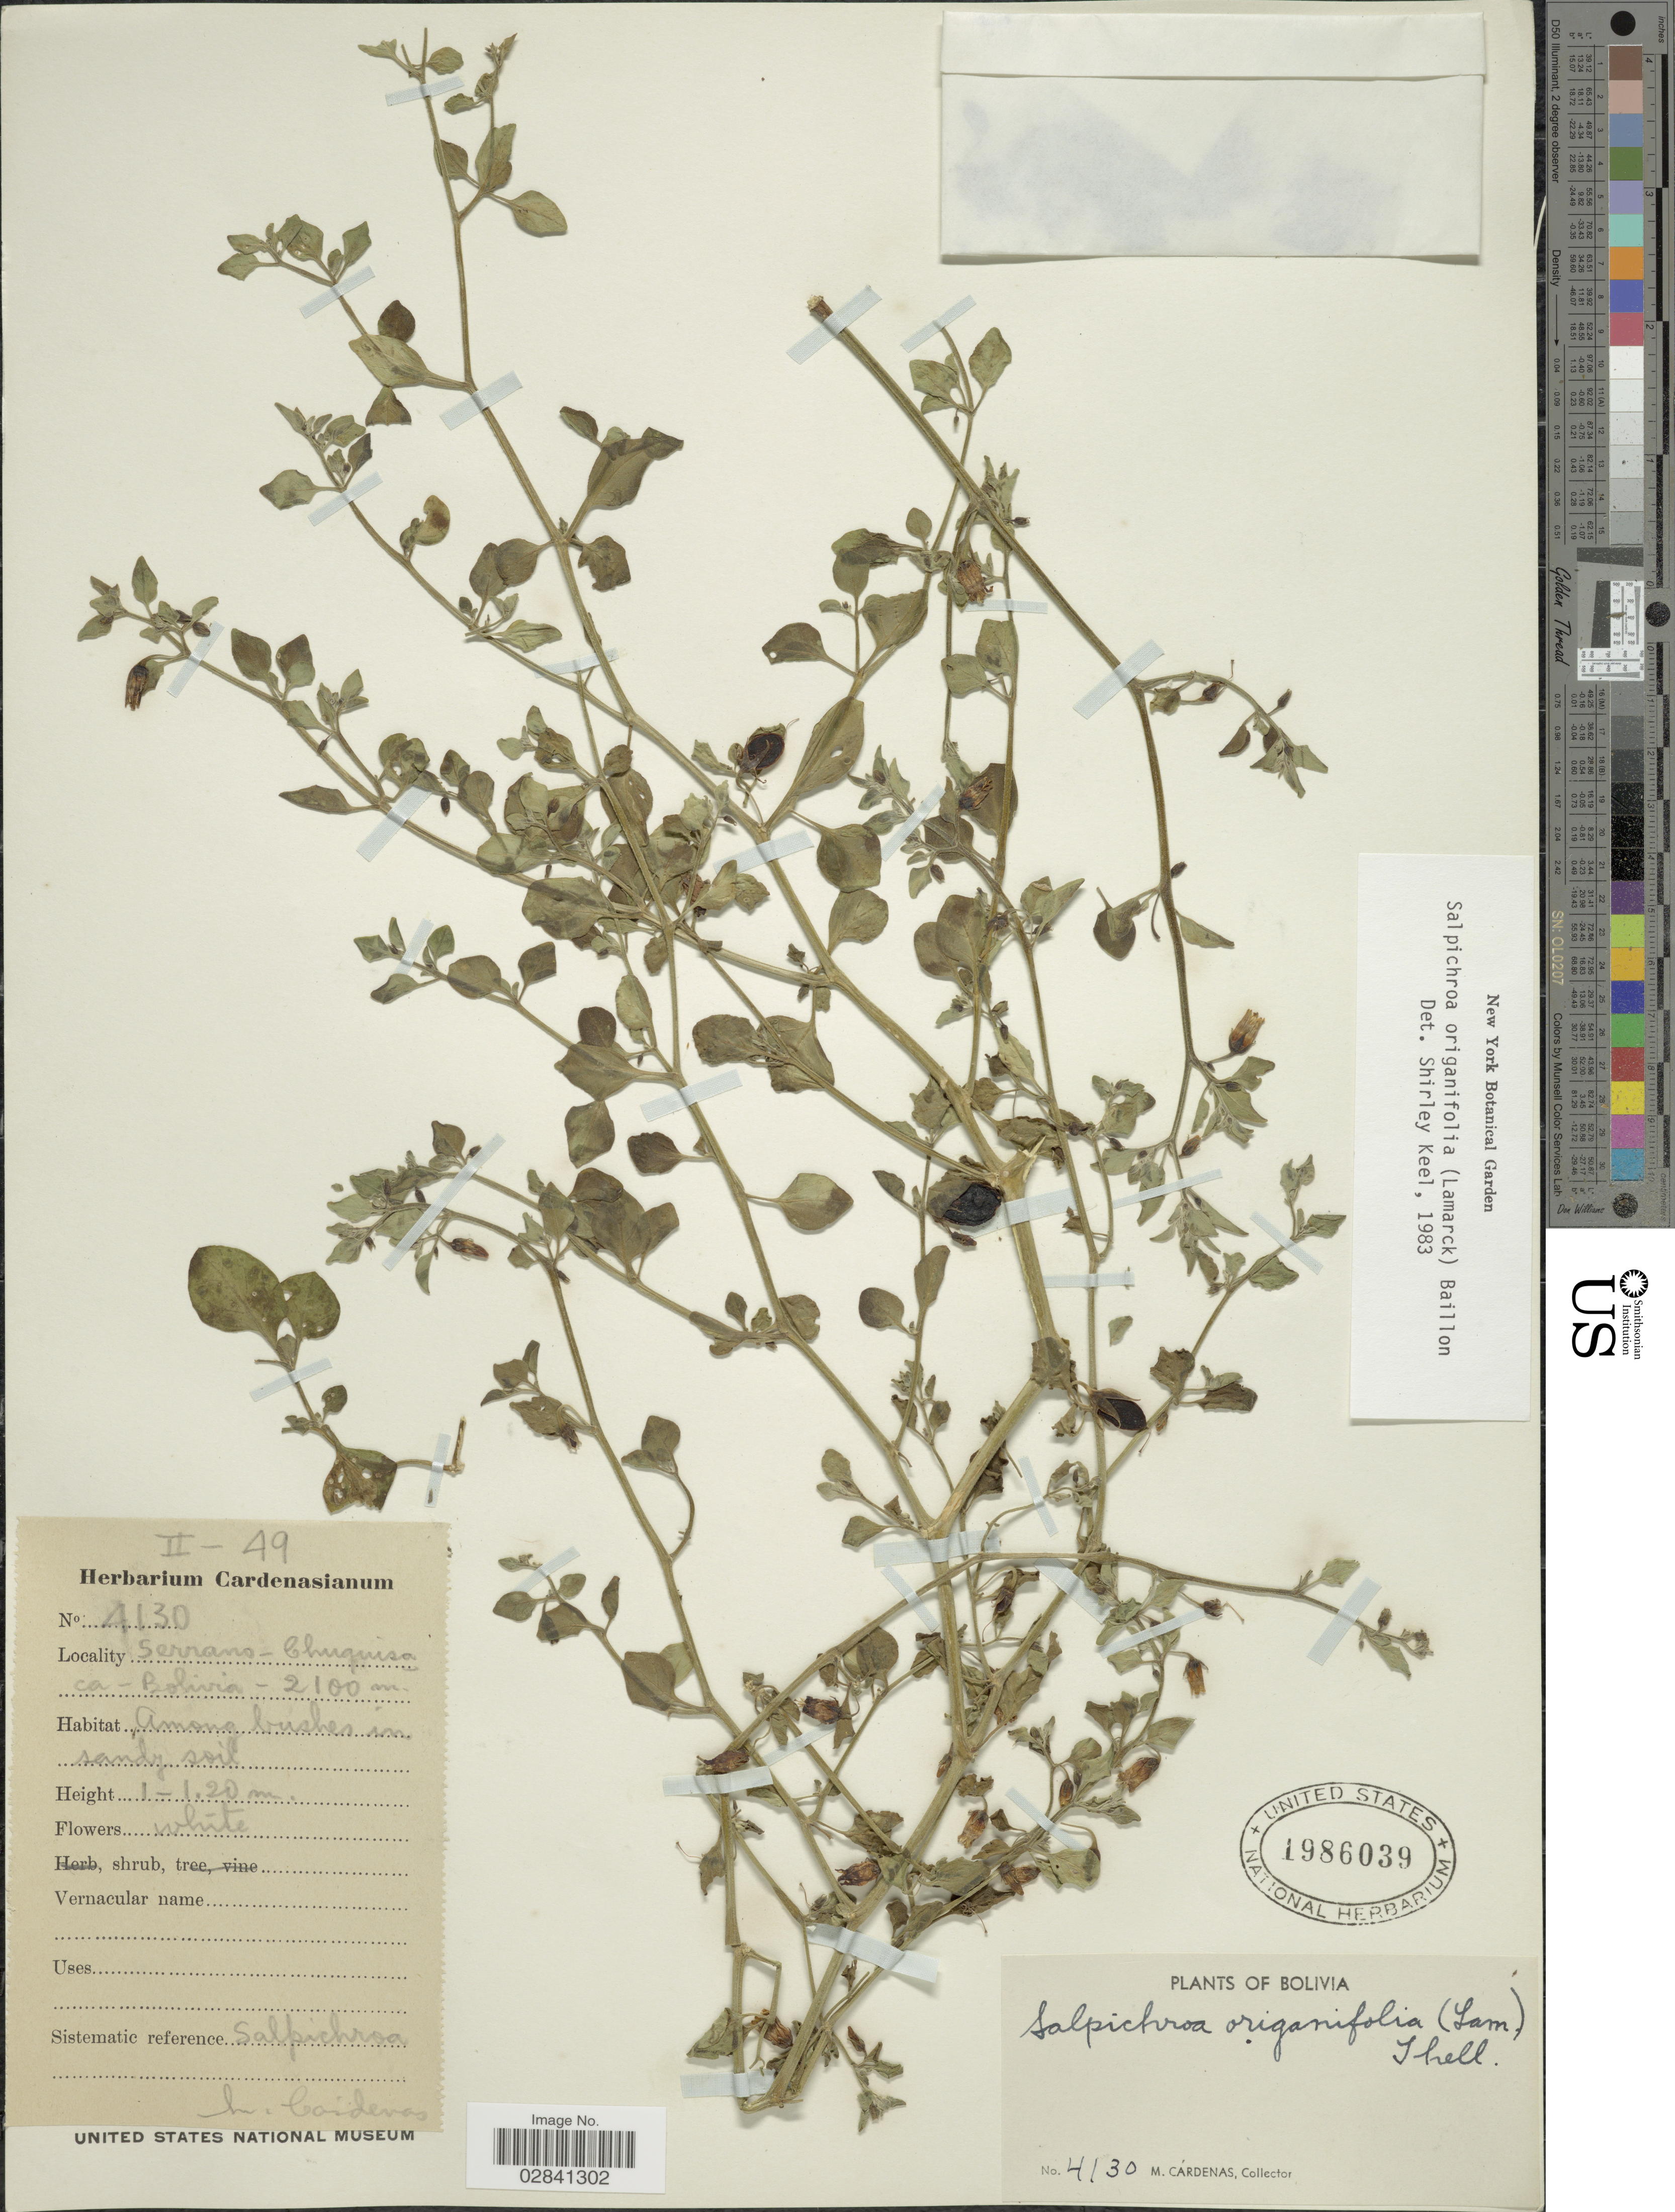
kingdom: Plantae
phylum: Tracheophyta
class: Magnoliopsida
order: Solanales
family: Solanaceae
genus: Salpichroa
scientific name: Salpichroa origanifolia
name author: (Lam.) Baill.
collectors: M. Cárdenas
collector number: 4130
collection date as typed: Transcribed d/m/y: /2/49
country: Bolivia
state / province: Chuquisaca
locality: Serrano-Chuquisaca.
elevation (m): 2100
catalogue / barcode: US 1986039